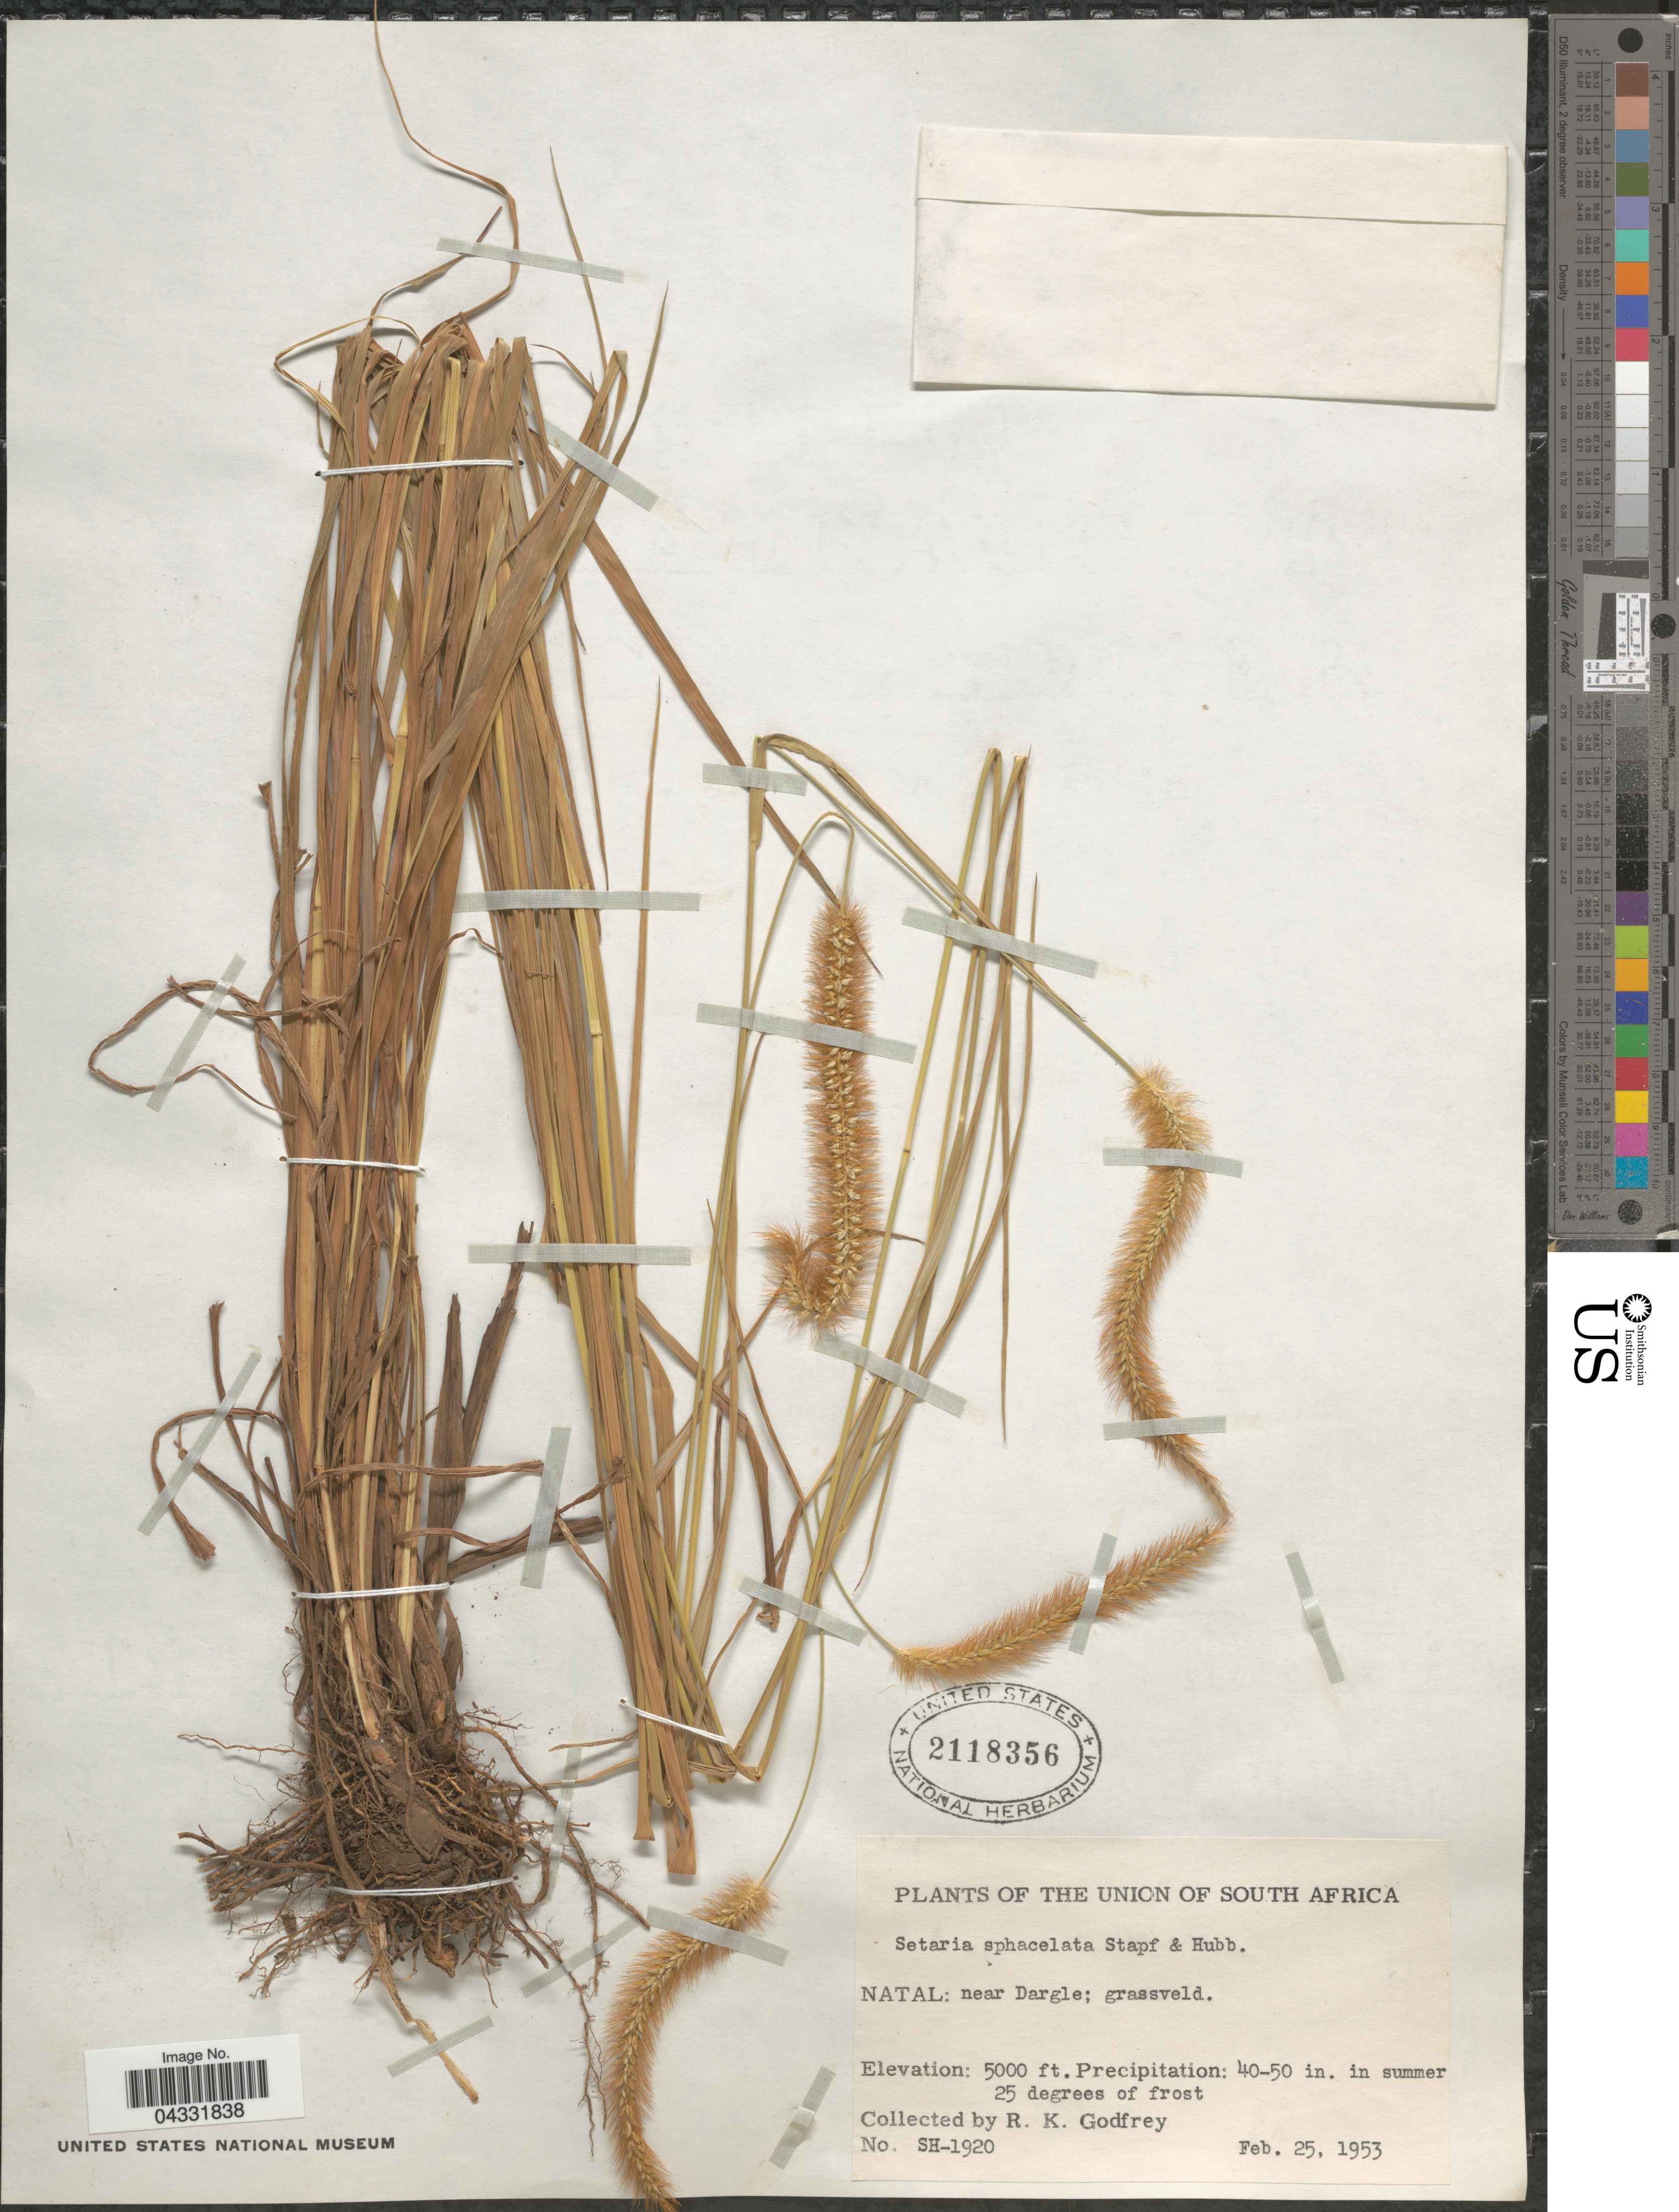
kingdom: Plantae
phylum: Tracheophyta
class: Liliopsida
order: Poales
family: Poaceae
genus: Setaria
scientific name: Setaria sphacelata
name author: (Schumach.) Stapf & Hubb. ex Moss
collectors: R. K. Godfrey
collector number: SH-1920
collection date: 1953-02-25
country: South Africa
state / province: KwaZulu-Natal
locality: The Union of South Africa. Natal: near Dargle.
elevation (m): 1524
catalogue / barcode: US 2118356